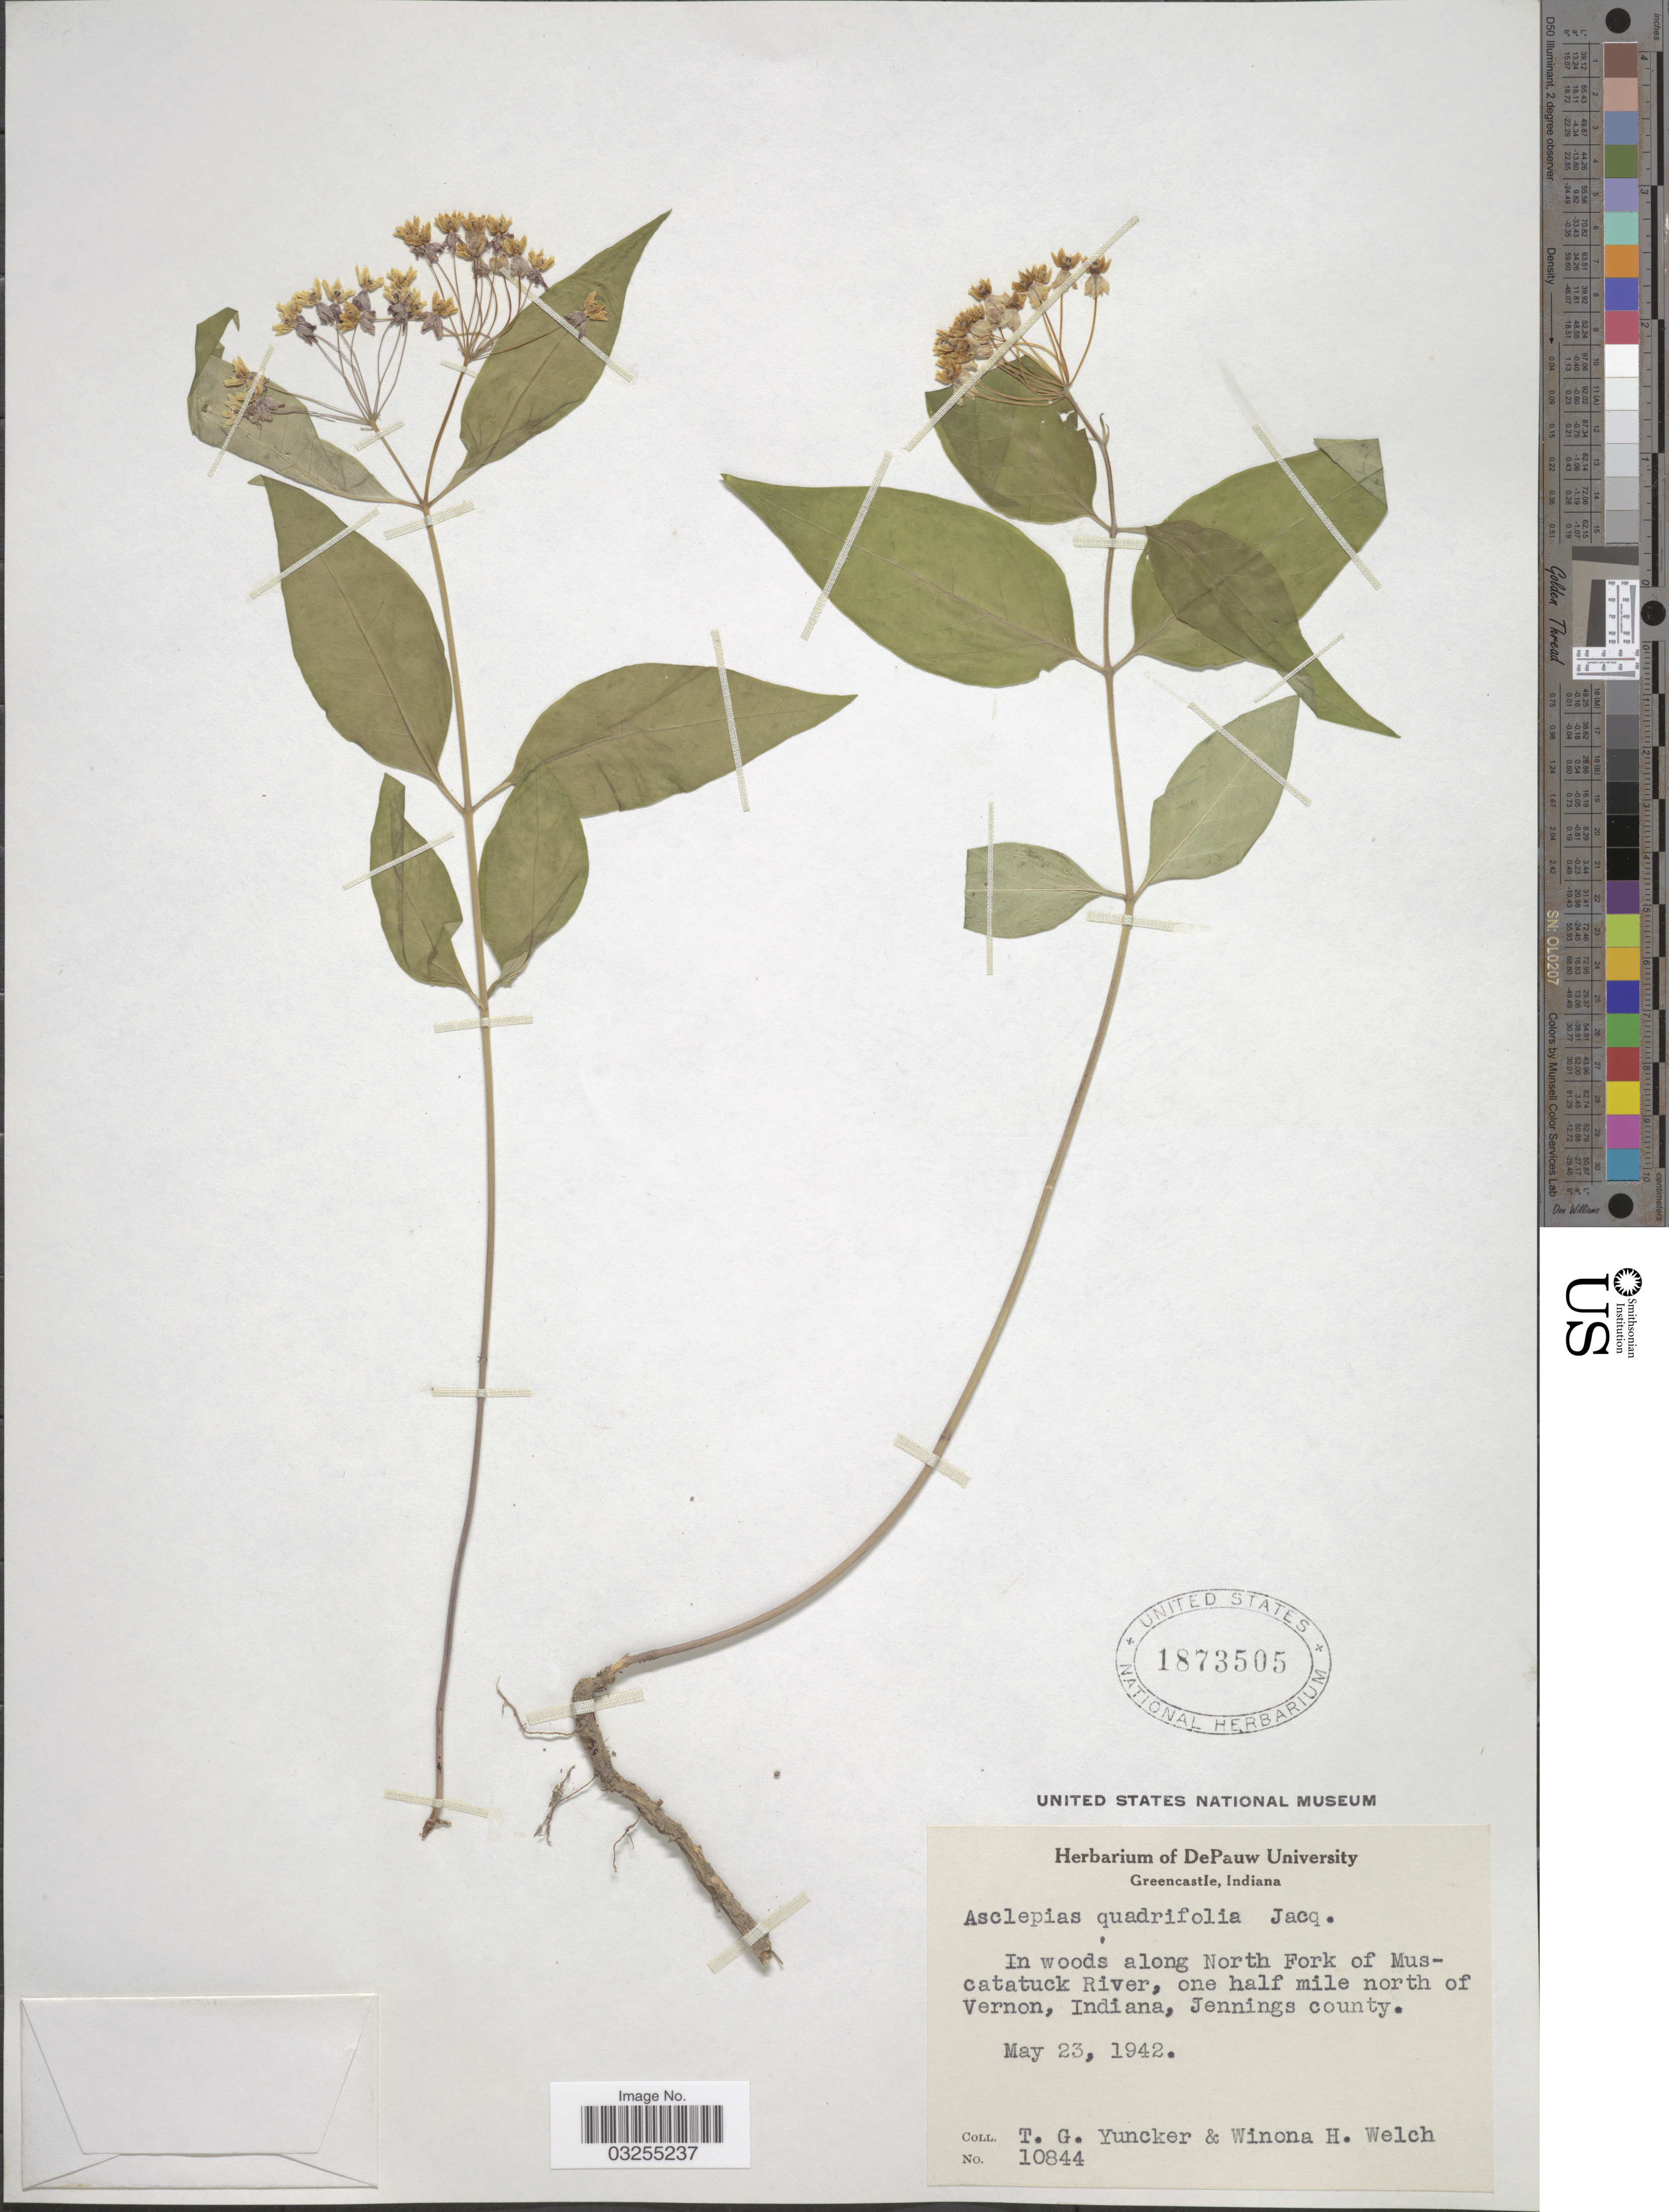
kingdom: Plantae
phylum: Tracheophyta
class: Magnoliopsida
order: Gentianales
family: Apocynaceae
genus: Asclepias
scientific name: Asclepias quadrifolia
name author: Jacq.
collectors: T. G. Yuncker & W. H. Welch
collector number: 10844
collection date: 1942-05-23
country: United States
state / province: Indiana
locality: In woods along North Fork of Muscatatuck River, one half mile north of Vernon, Jennings county.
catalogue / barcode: US 1873505